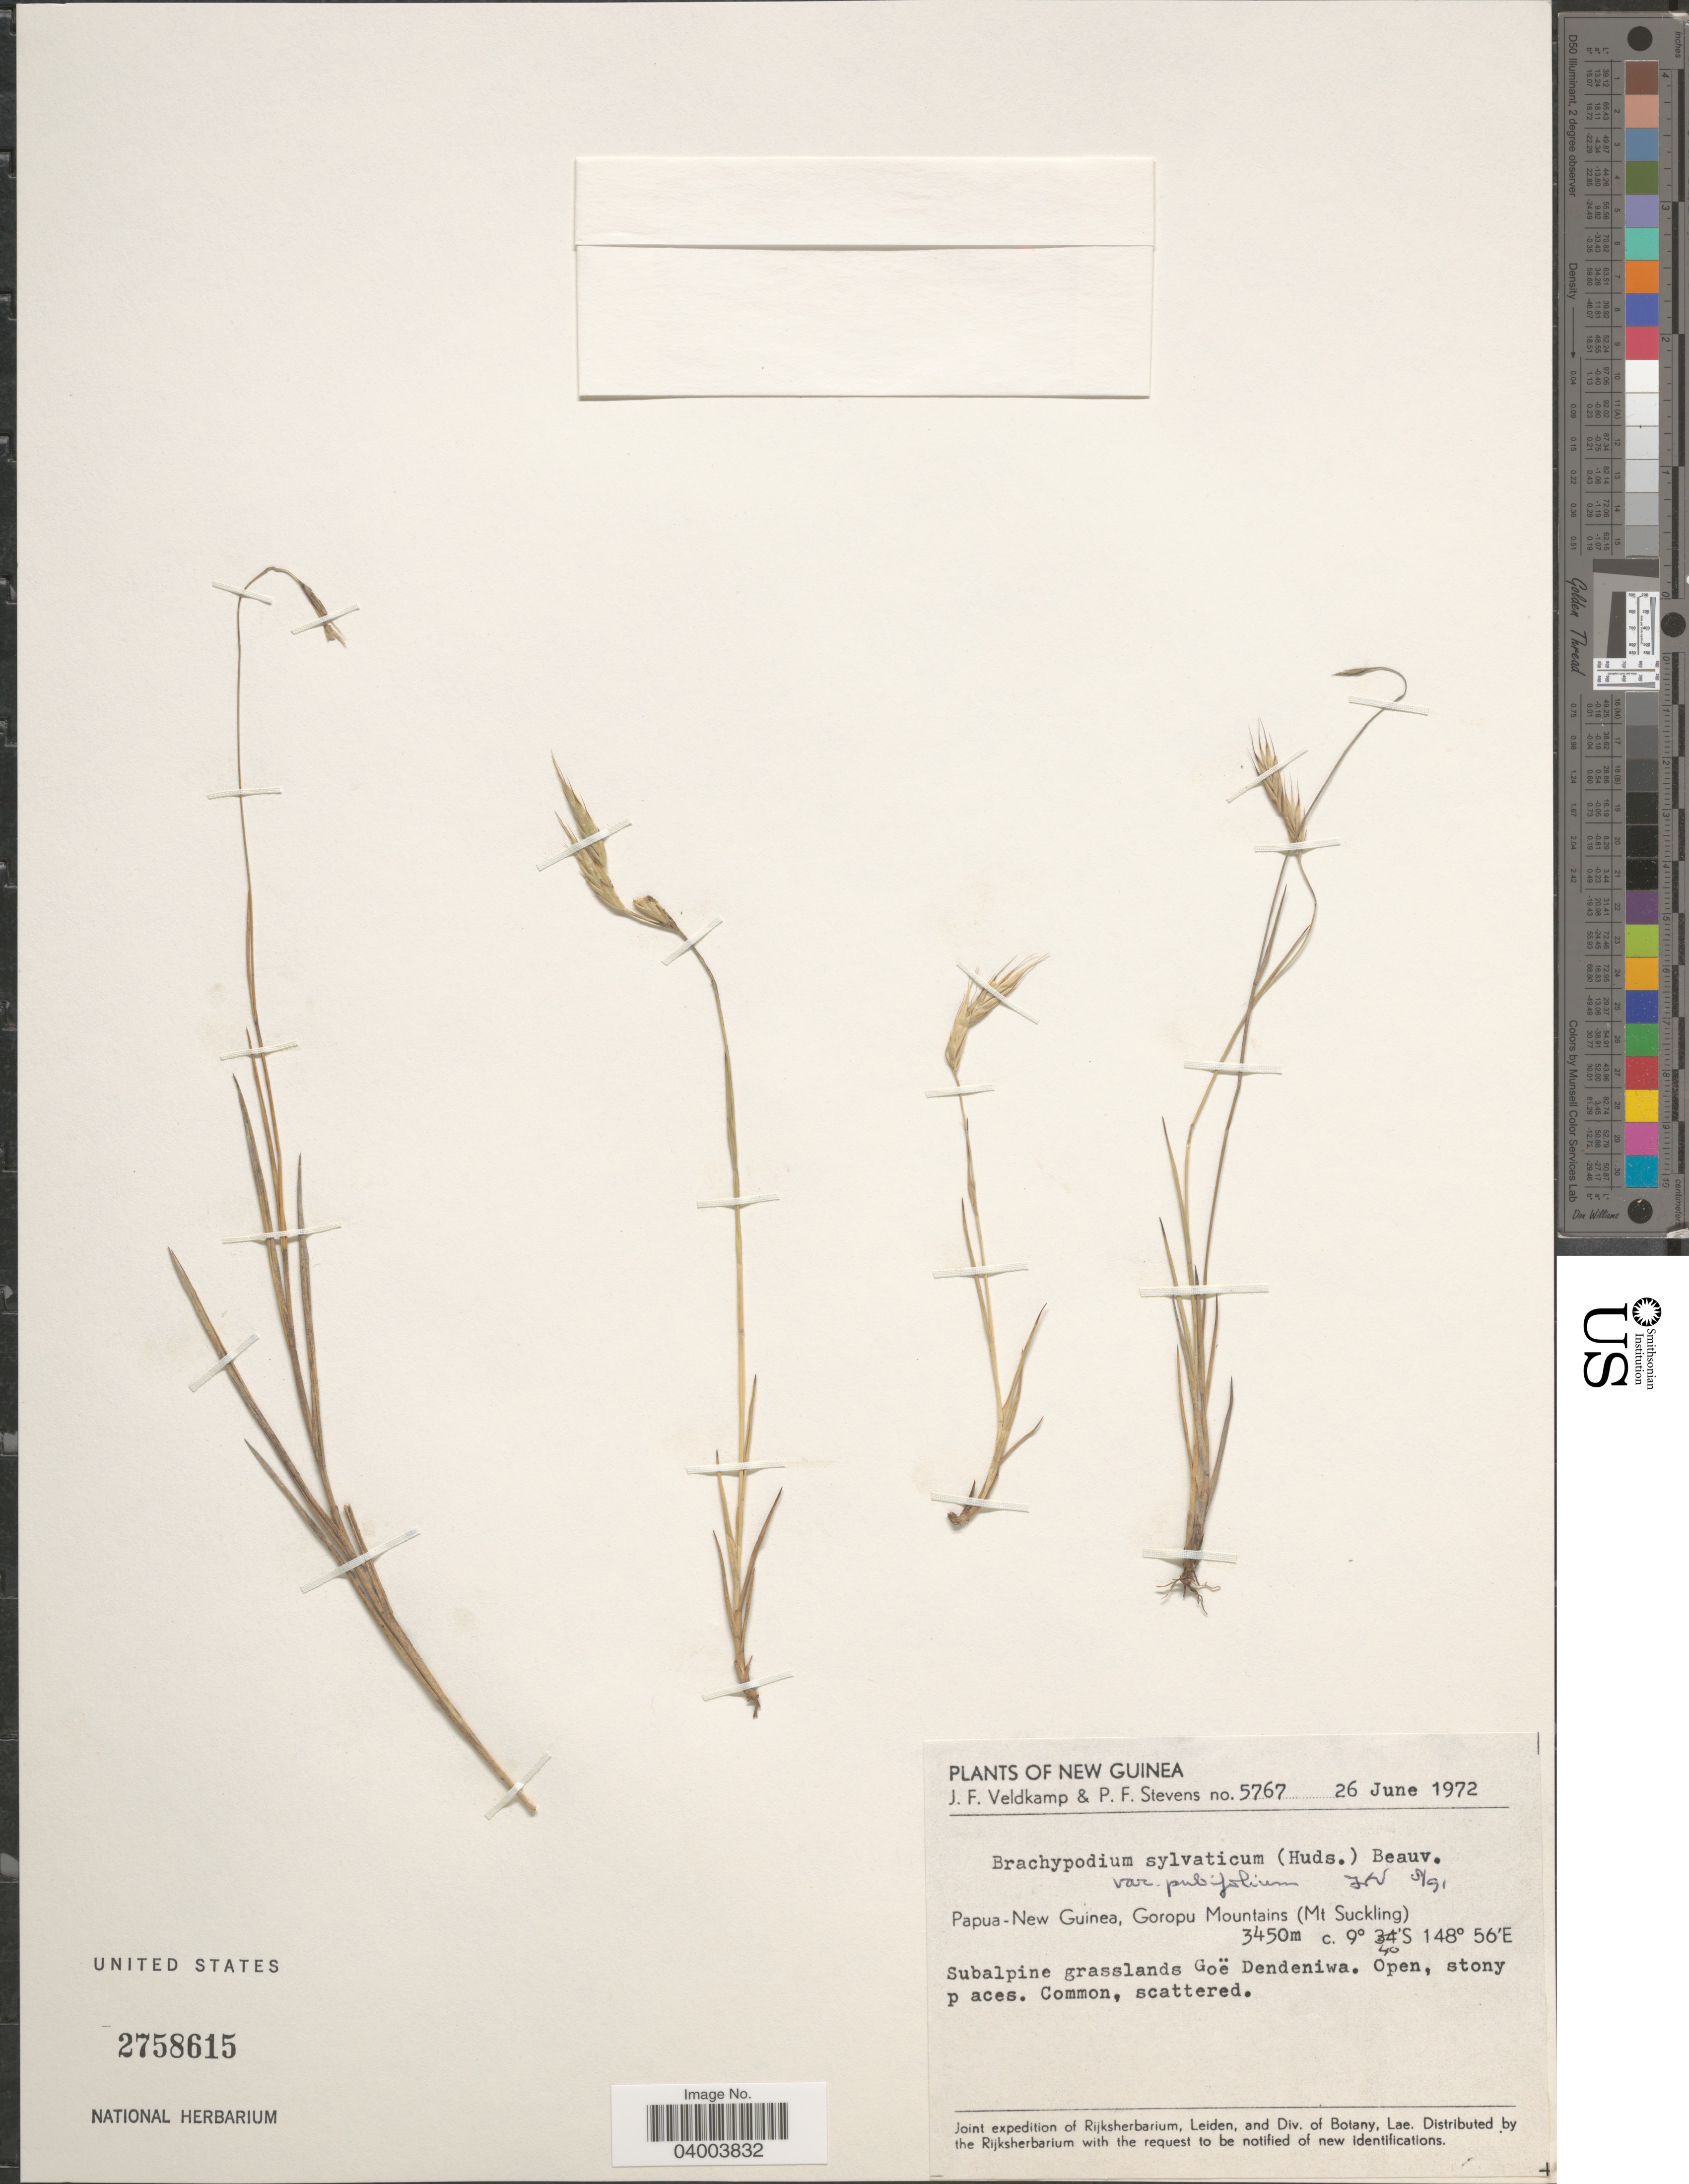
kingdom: Plantae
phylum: Tracheophyta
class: Liliopsida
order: Poales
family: Poaceae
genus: Brachypodium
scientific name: Brachypodium sylvaticum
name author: (Huds.) P. Beauv.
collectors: J. F. Veldkamp & P. F. Stevens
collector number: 5767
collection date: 1972-06-26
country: Papua New Guinea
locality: New Guinea. Papua-New Guinea, Goropu Mountains (Mt. Suckling).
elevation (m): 3450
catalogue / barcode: US 2758615